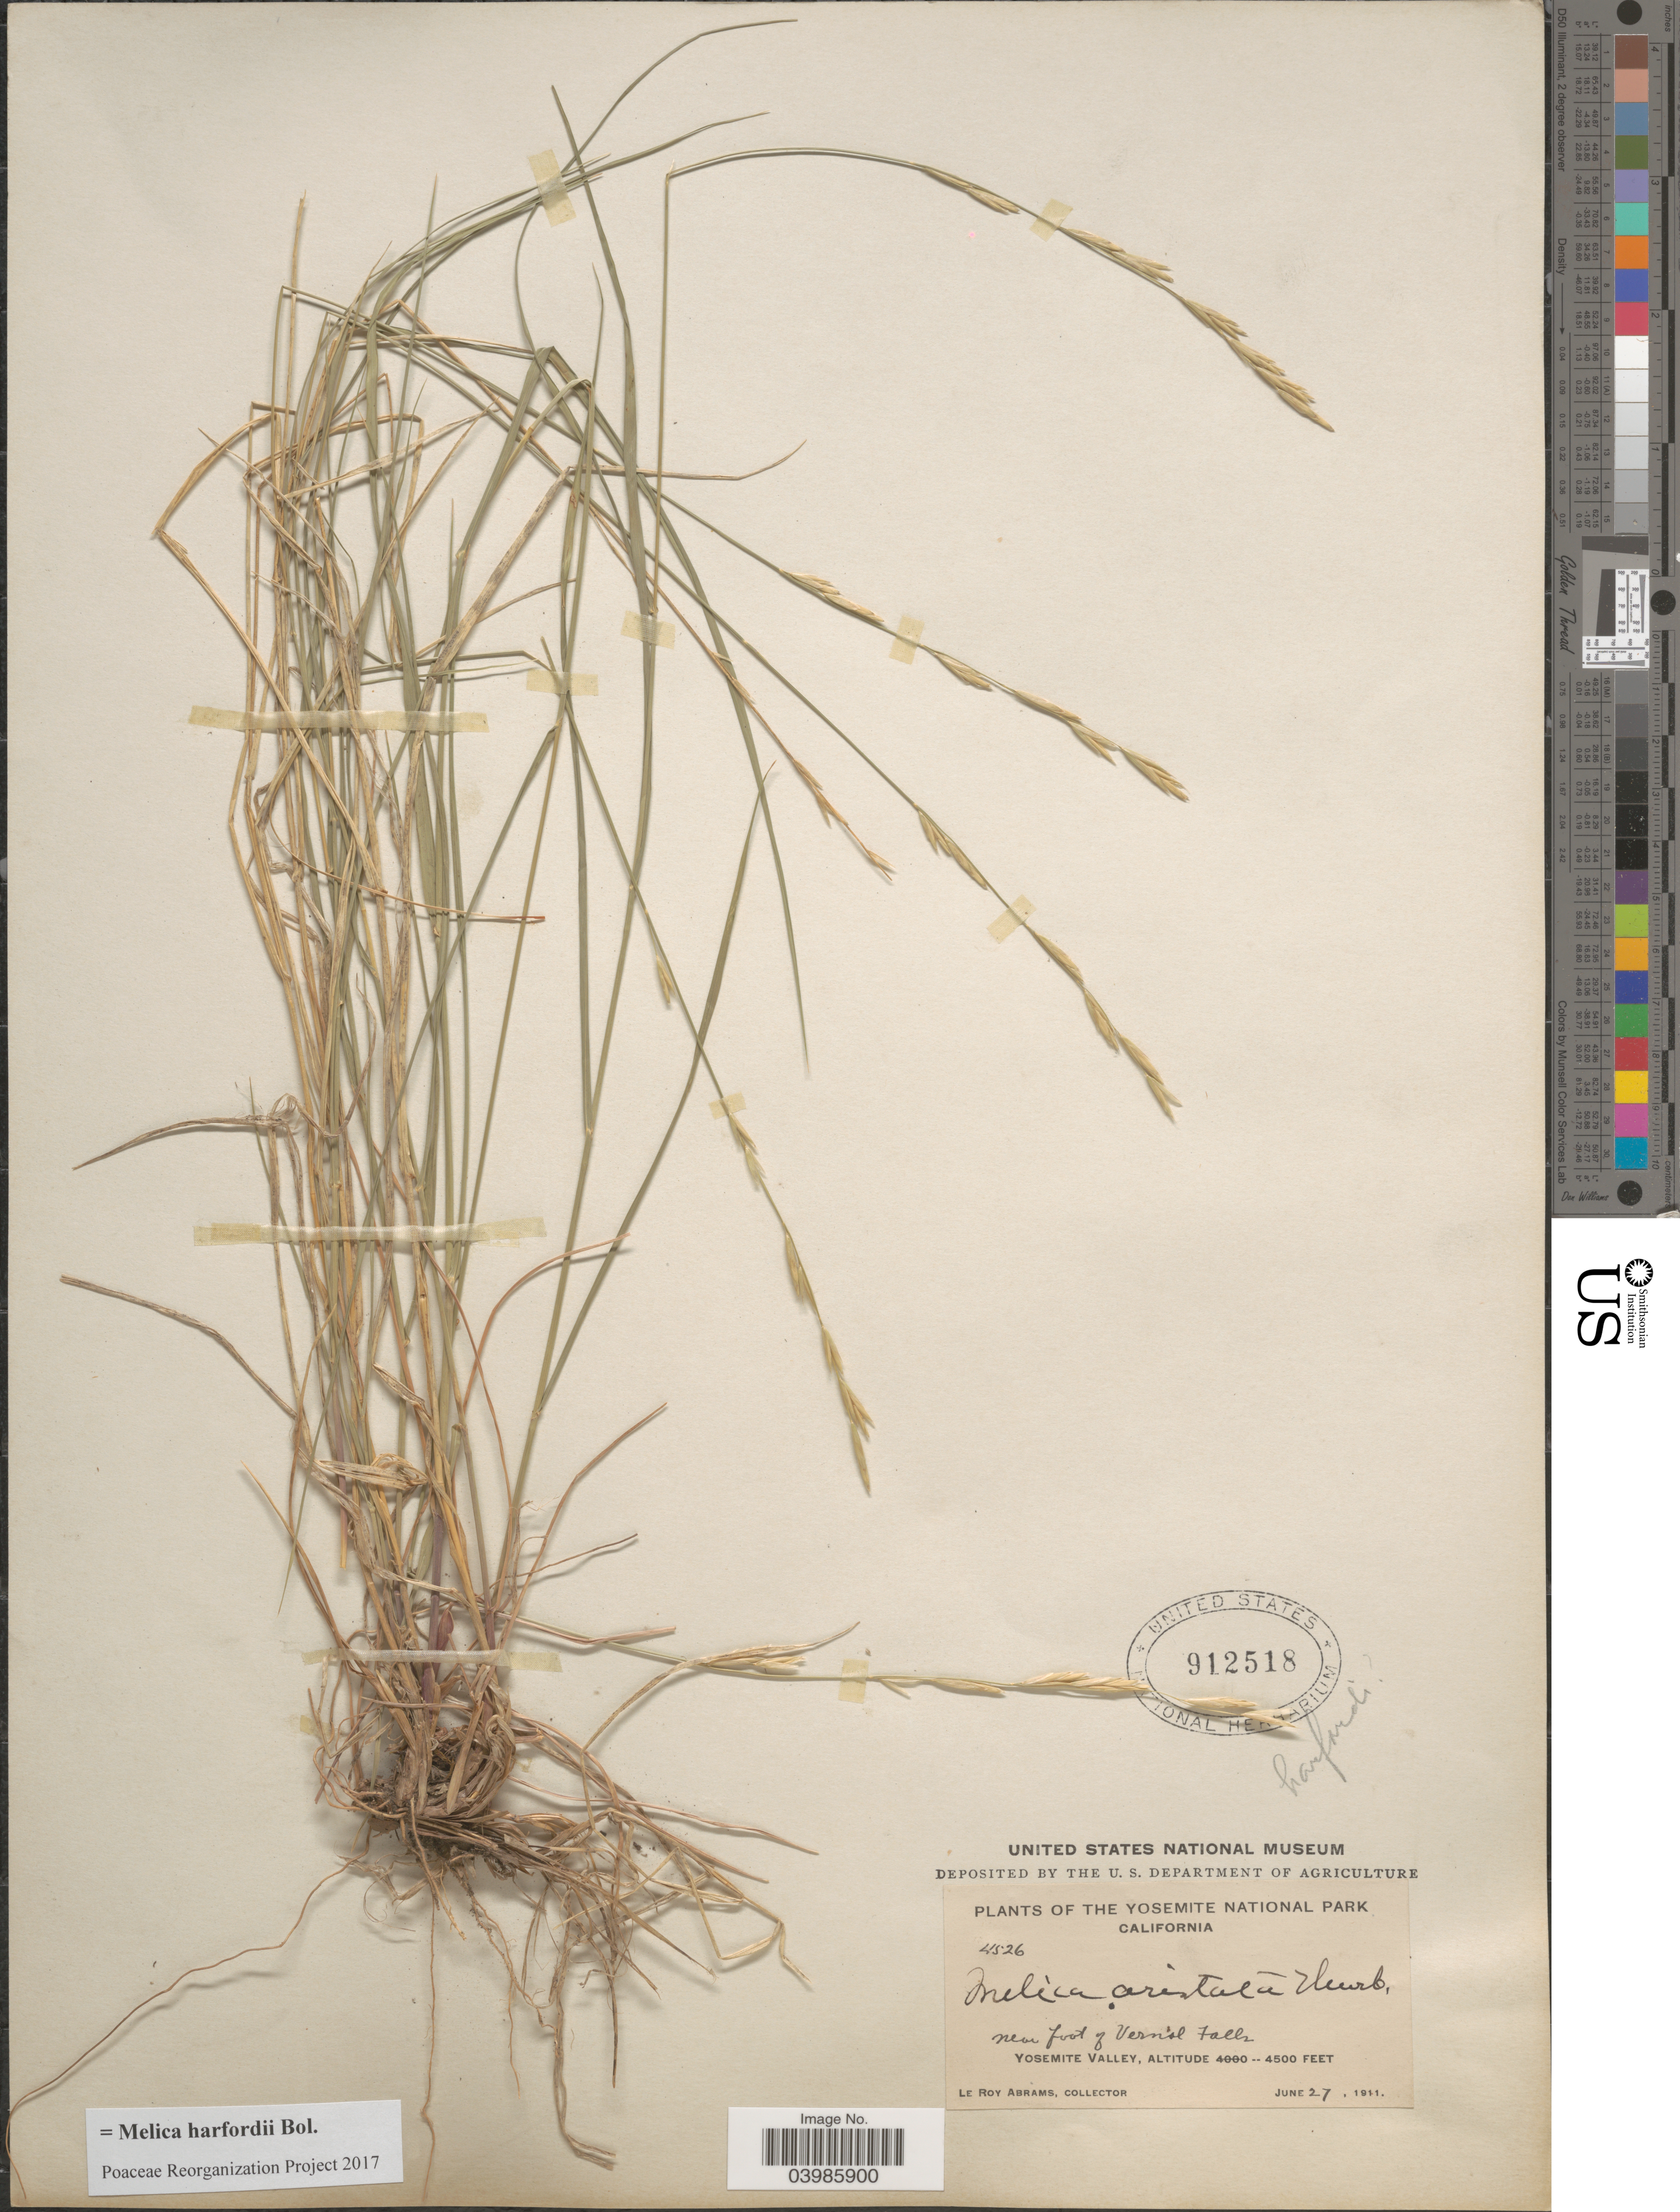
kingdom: Plantae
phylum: Tracheophyta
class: Liliopsida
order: Poales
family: Poaceae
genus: Melica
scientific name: Melica harfordii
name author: Bol.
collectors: L. Abrams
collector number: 4526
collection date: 1911-06-27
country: United States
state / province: California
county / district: Mariposa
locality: The Yosemite National Park. Near foot of Vernal Falls. Yosemite Valley.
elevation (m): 1372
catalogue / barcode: US 912518